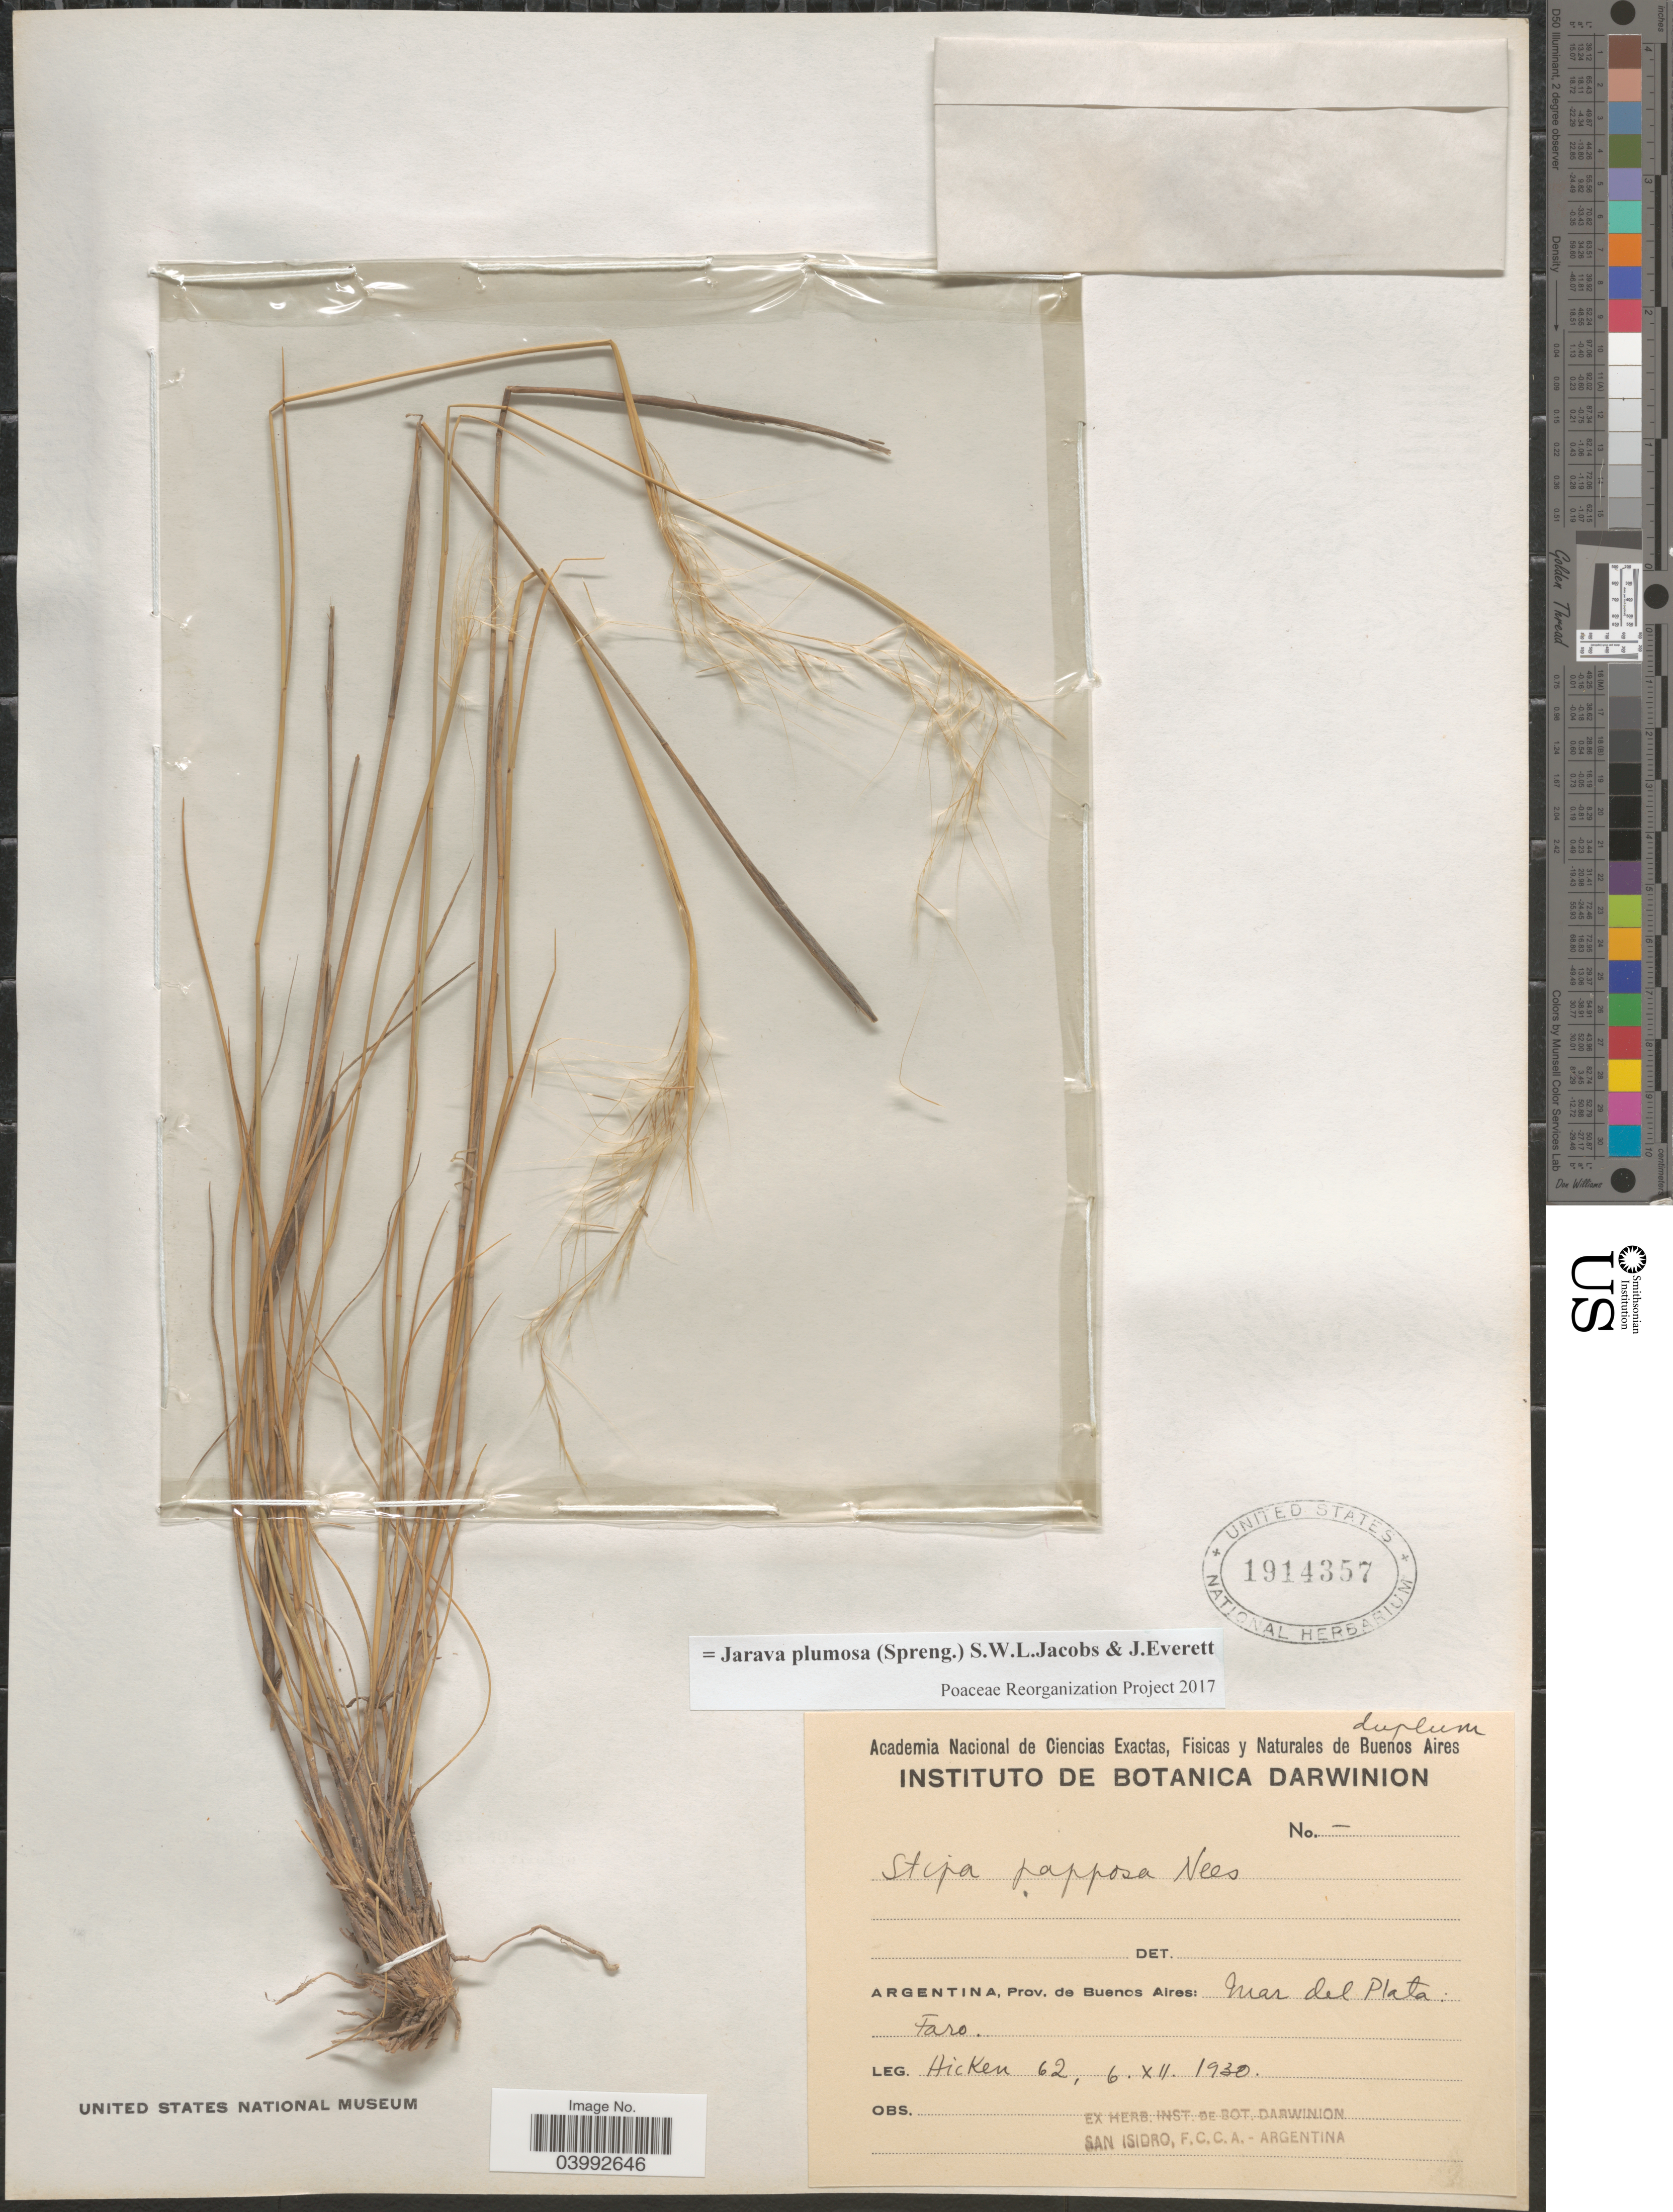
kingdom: Plantae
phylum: Tracheophyta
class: Liliopsida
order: Poales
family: Poaceae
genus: Stipa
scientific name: Stipa papposa Nees, nom. illeg.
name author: Nees in Mart.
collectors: Hicken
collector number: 62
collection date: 1930-12-06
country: Argentina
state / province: Buenos Aires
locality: Mar del Plata: Faro.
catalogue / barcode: US 1914357